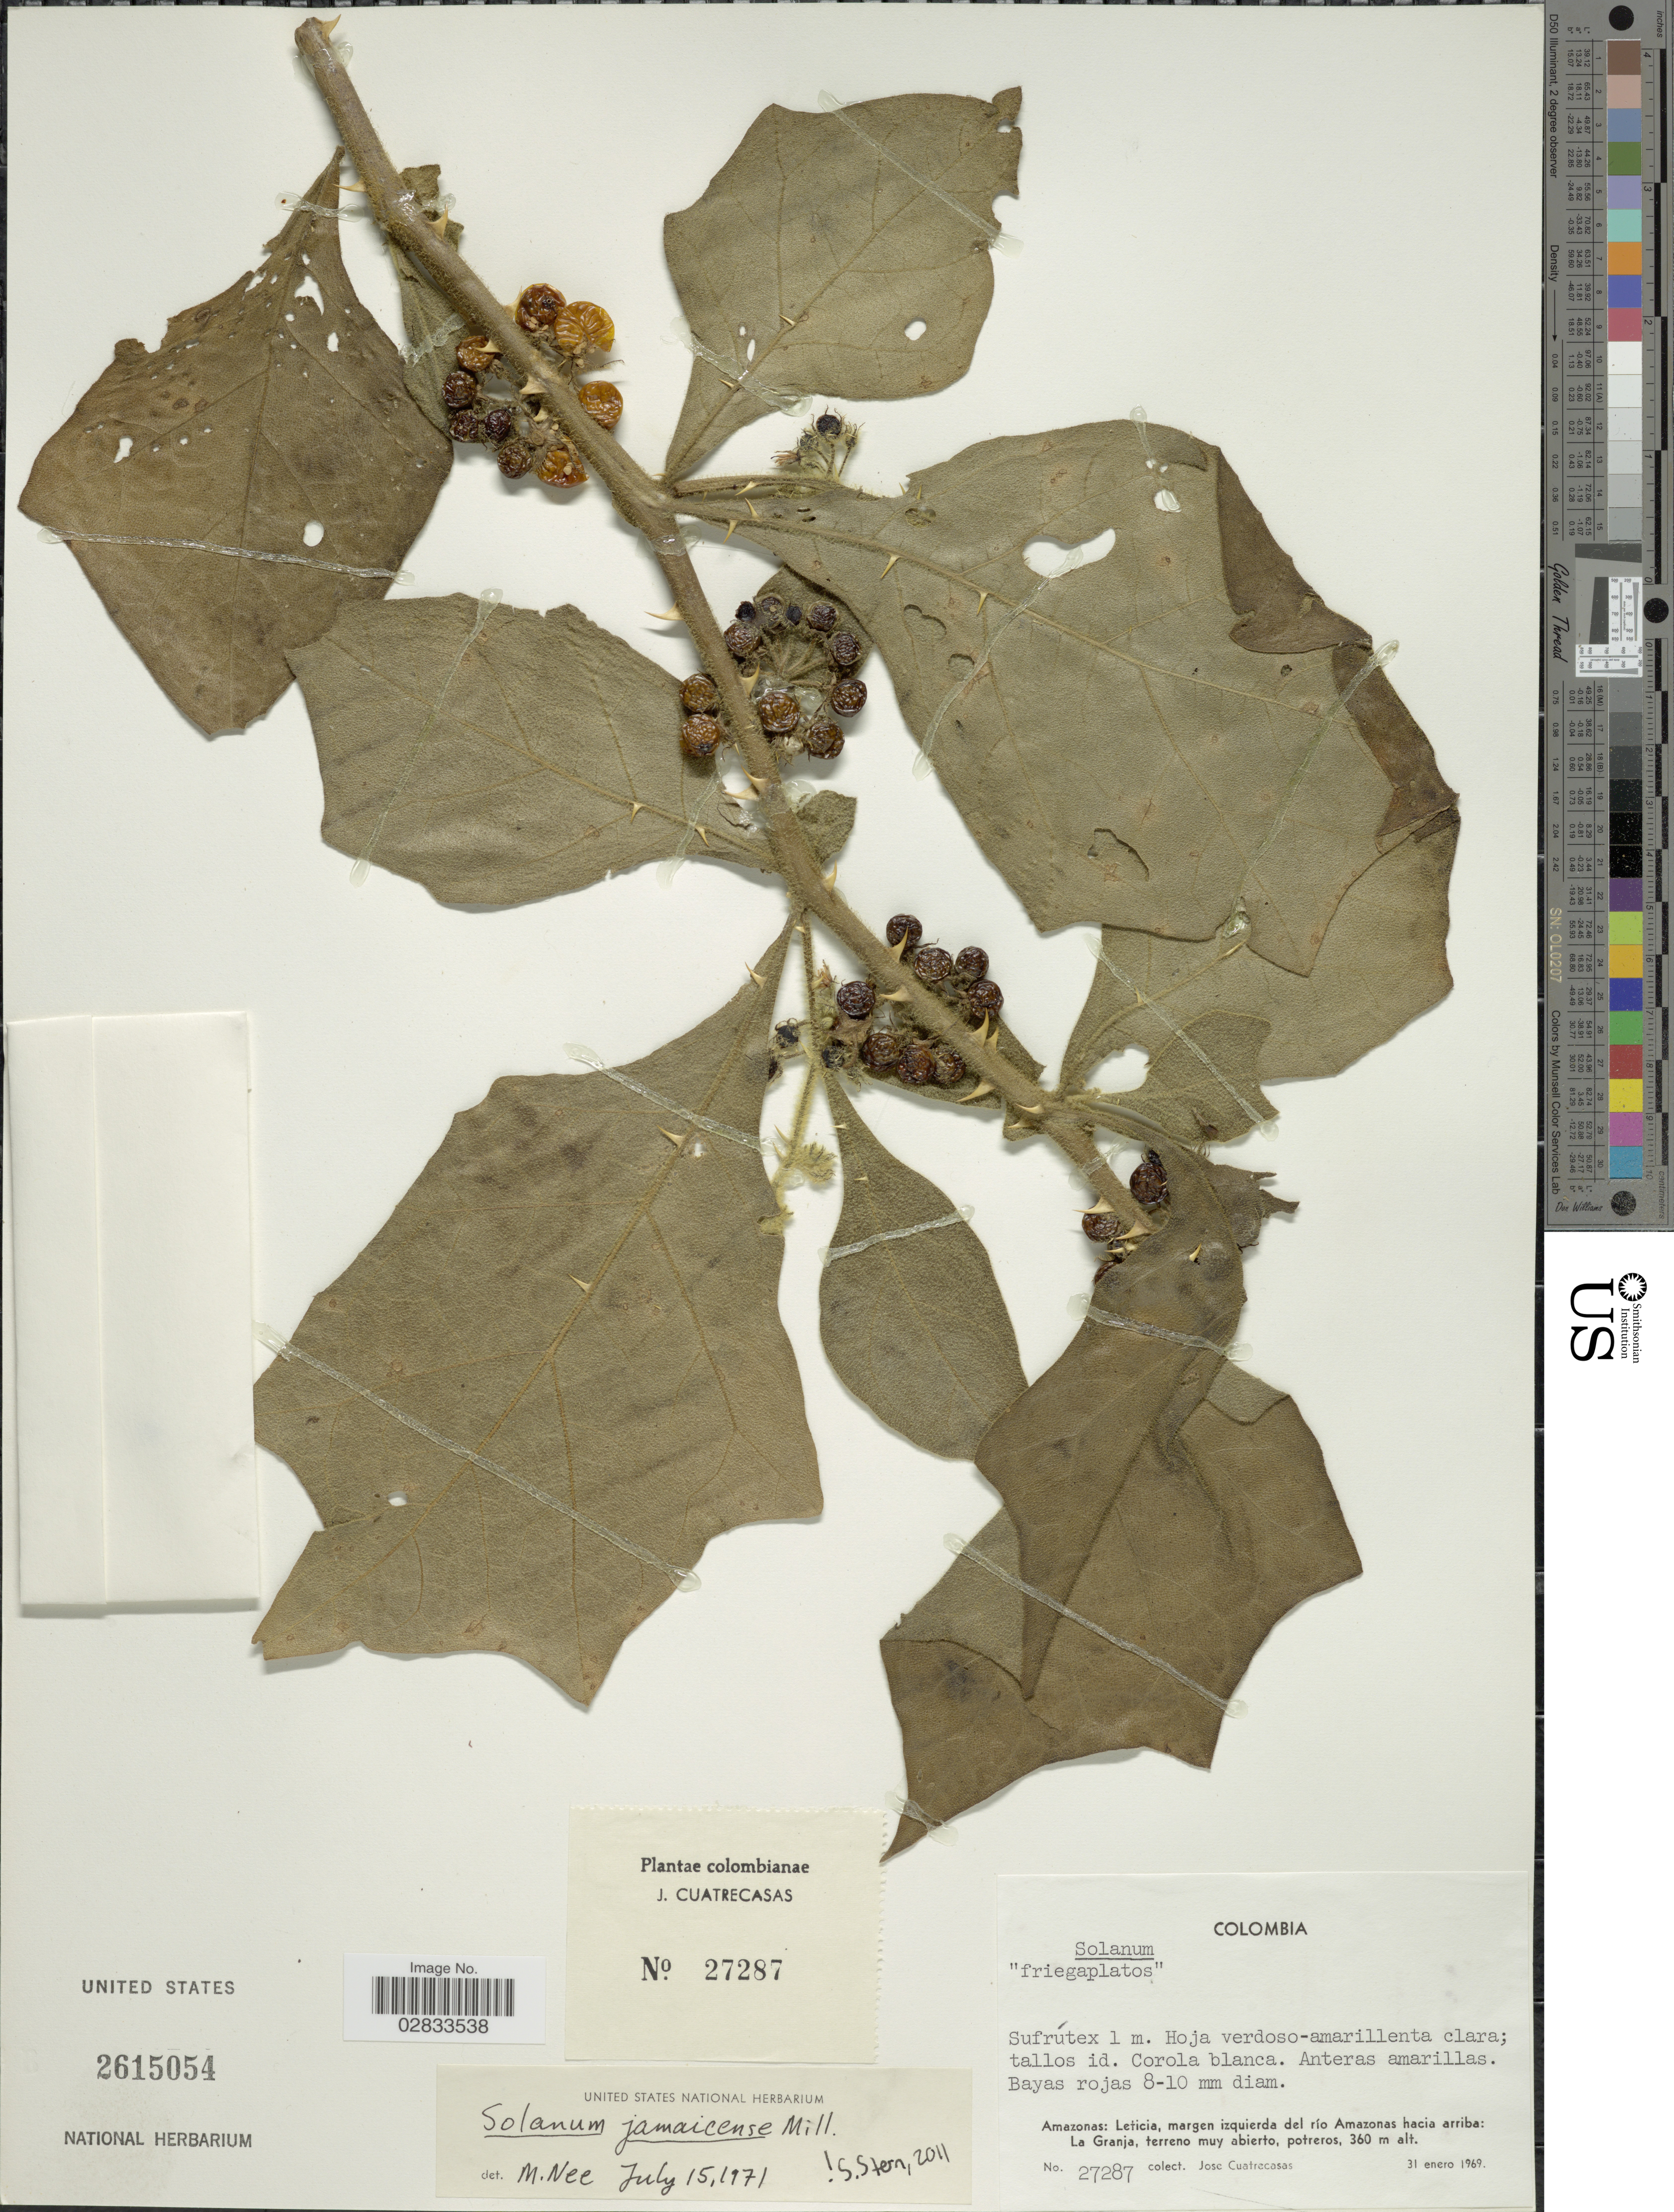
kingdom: Plantae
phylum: Tracheophyta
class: Magnoliopsida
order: Solanales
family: Solanaceae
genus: Solanum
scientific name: Solanum jamaicense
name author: Mill.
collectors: J. Cuatrecasas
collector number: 27287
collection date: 1969-01-31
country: Colombia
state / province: Amazônas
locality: Leticia, margen izquierda del río Amazonas hacia arriba: La Granja, terreno muy abierto, potreros.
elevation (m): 360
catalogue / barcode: US 2615054